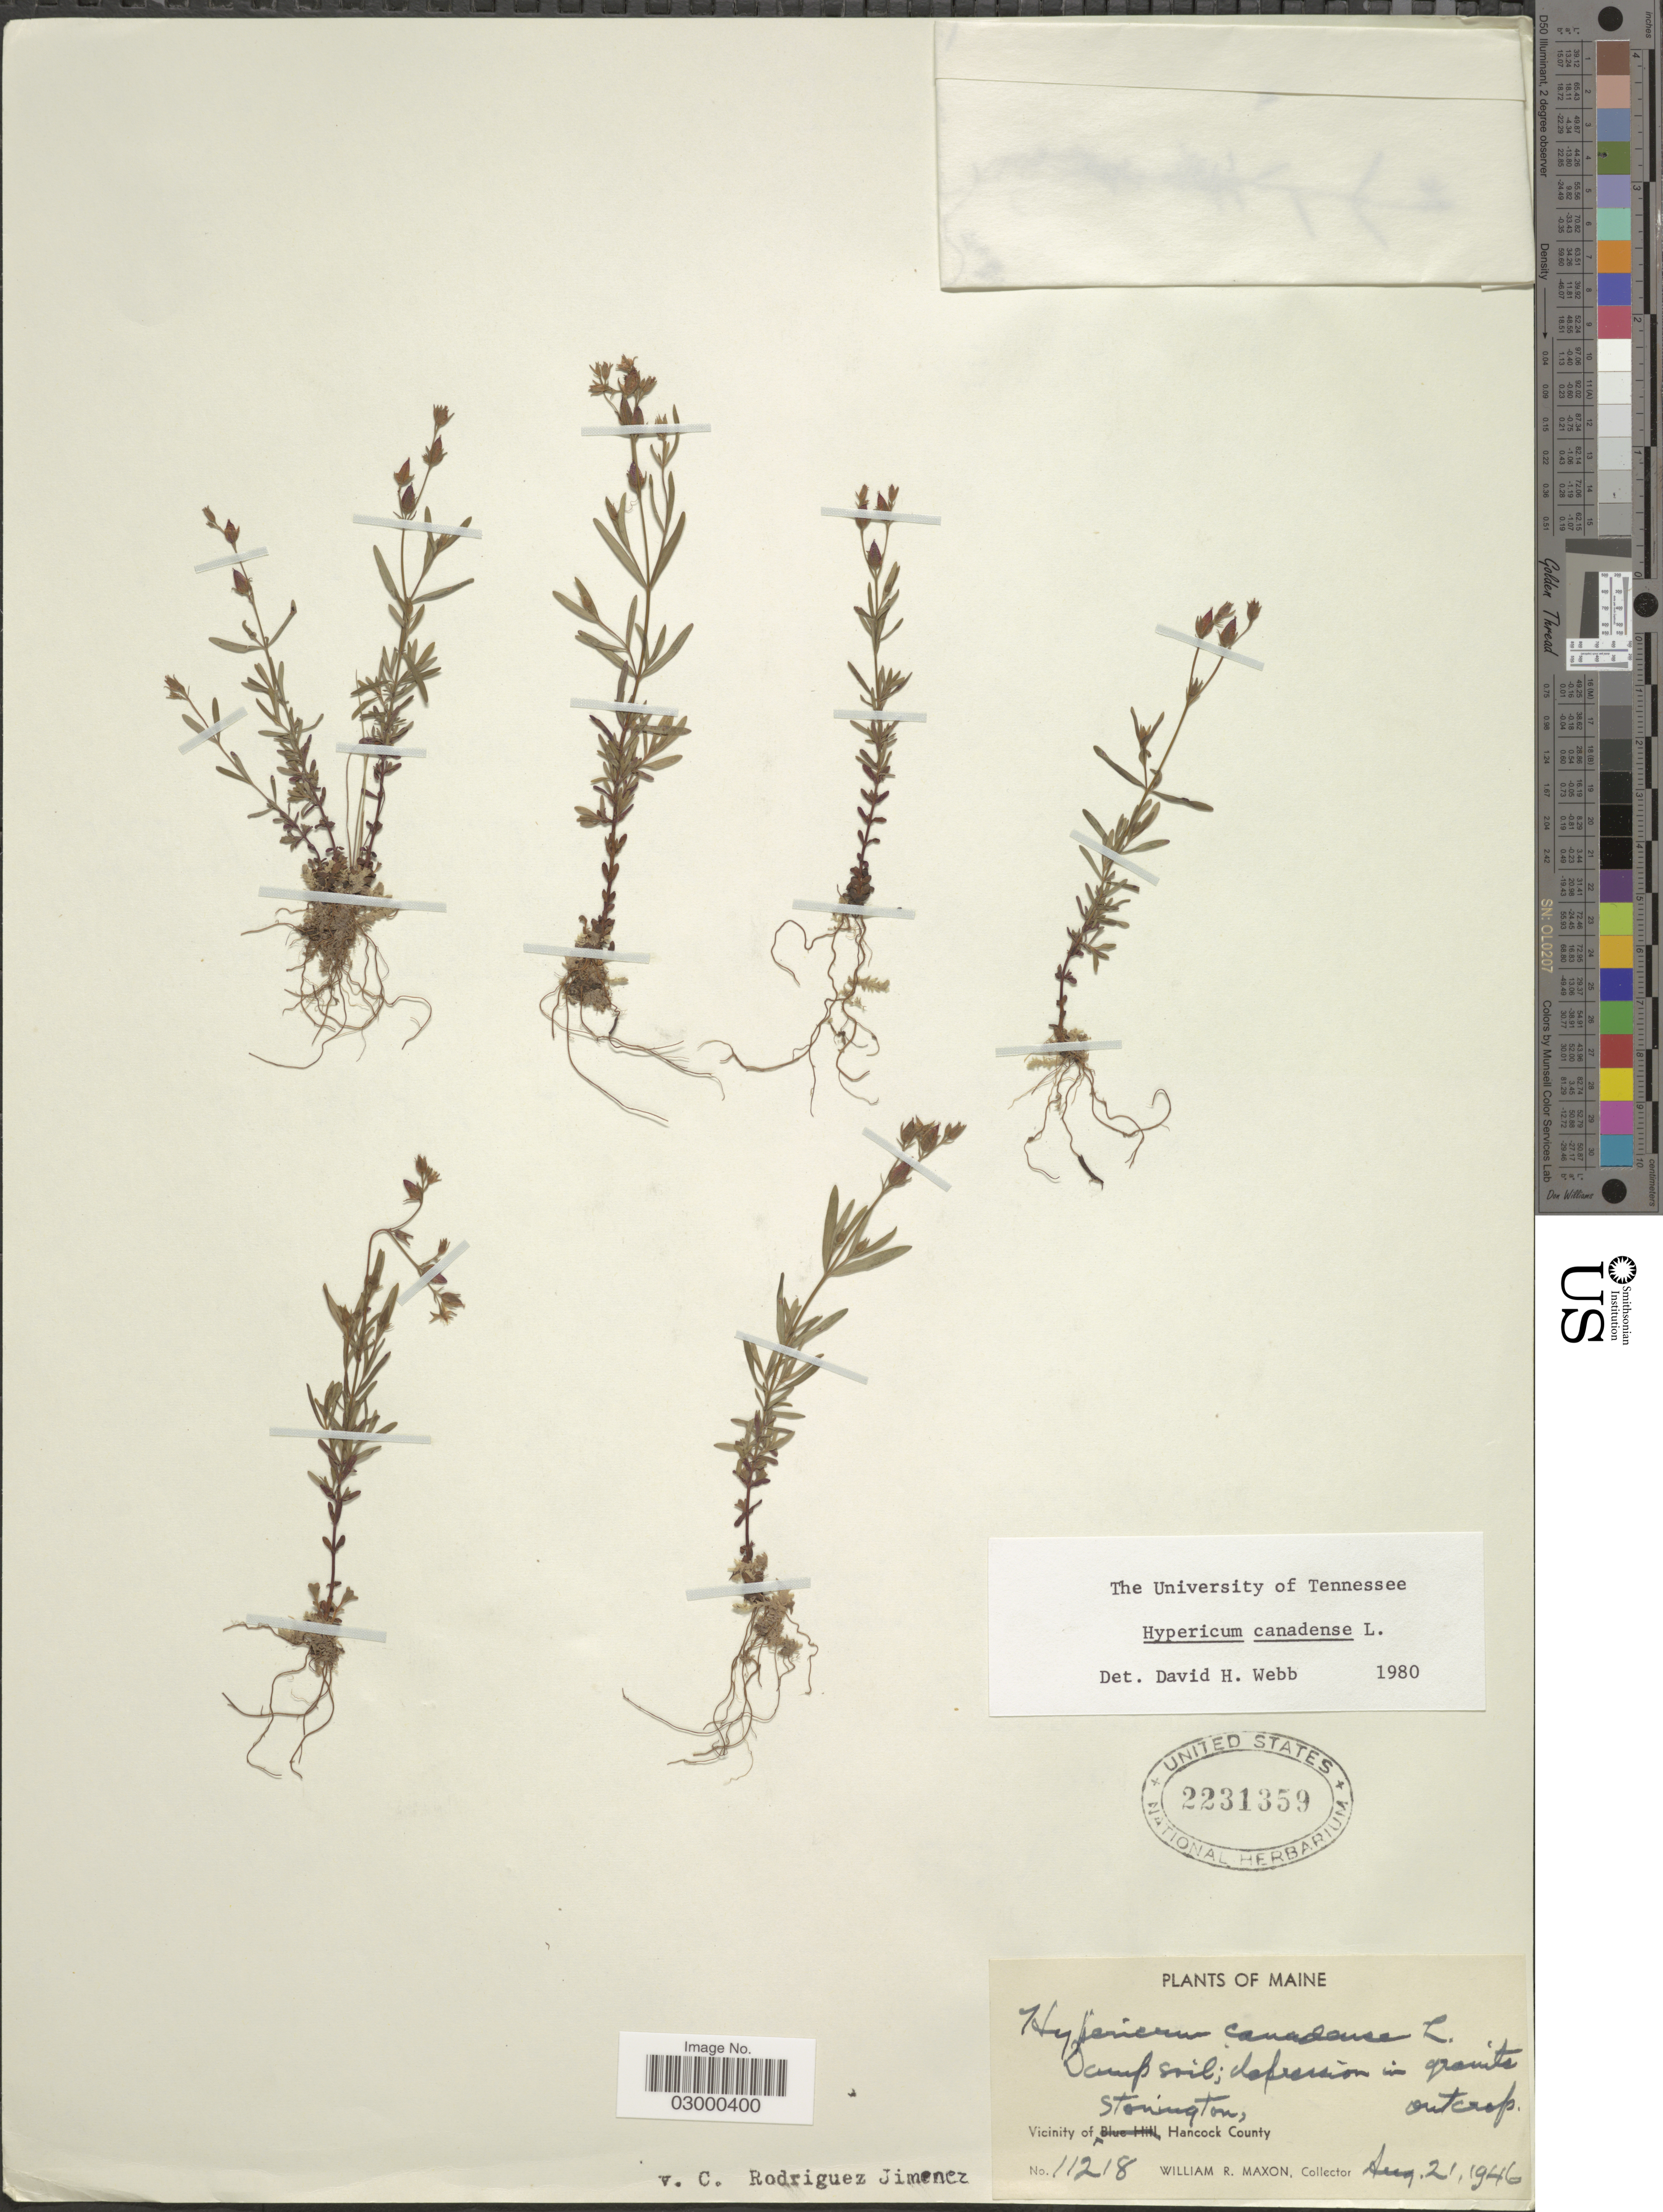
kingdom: Plantae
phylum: Tracheophyta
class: Magnoliopsida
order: Malpighiales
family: Hypericaceae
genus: Hypericum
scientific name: Hypericum canadense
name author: L.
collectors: W. R. Maxon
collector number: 11218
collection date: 1946-08-21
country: United States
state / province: Maine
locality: Vicinity of Stonington, Hancock County.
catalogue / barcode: US 2231359